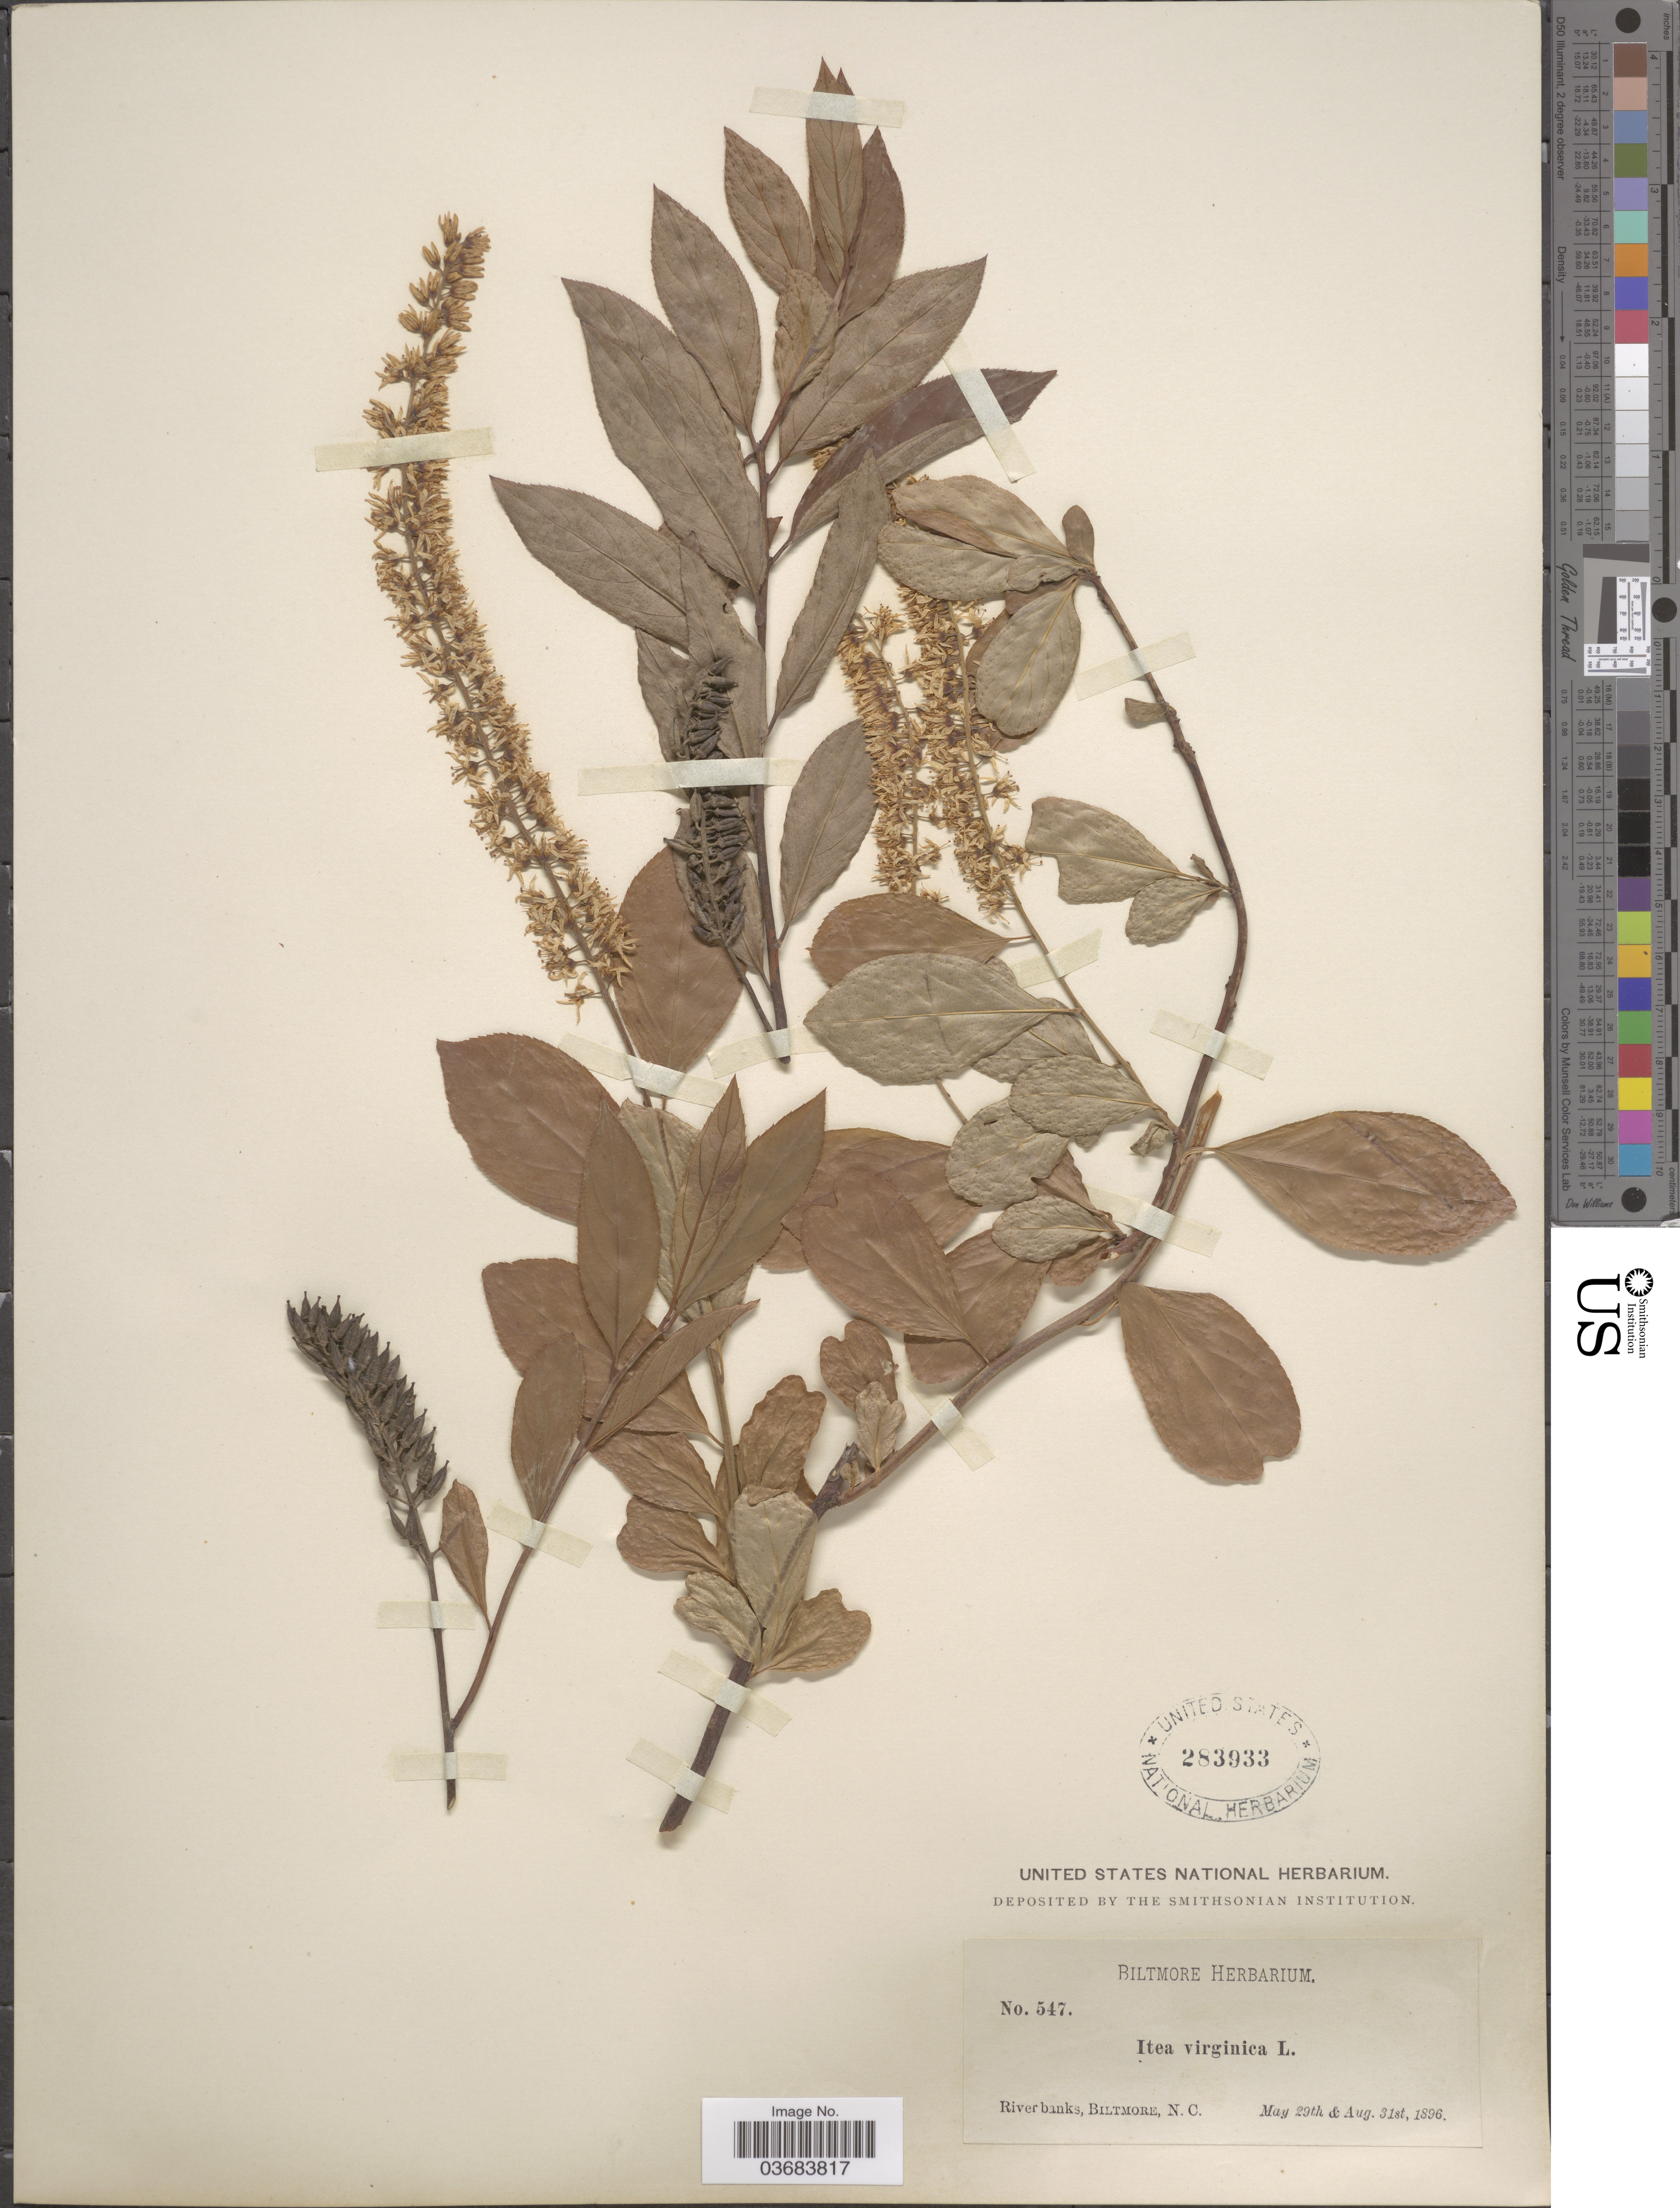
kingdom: Plantae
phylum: Tracheophyta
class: Magnoliopsida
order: Saxifragales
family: Iteaceae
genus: Itea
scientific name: Itea virginica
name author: L.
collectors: ex herb. Biltmore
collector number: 547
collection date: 1896-05-29/1896-08-31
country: United States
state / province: North Carolina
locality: Riverbanks, Biltmore.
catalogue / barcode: US 283933